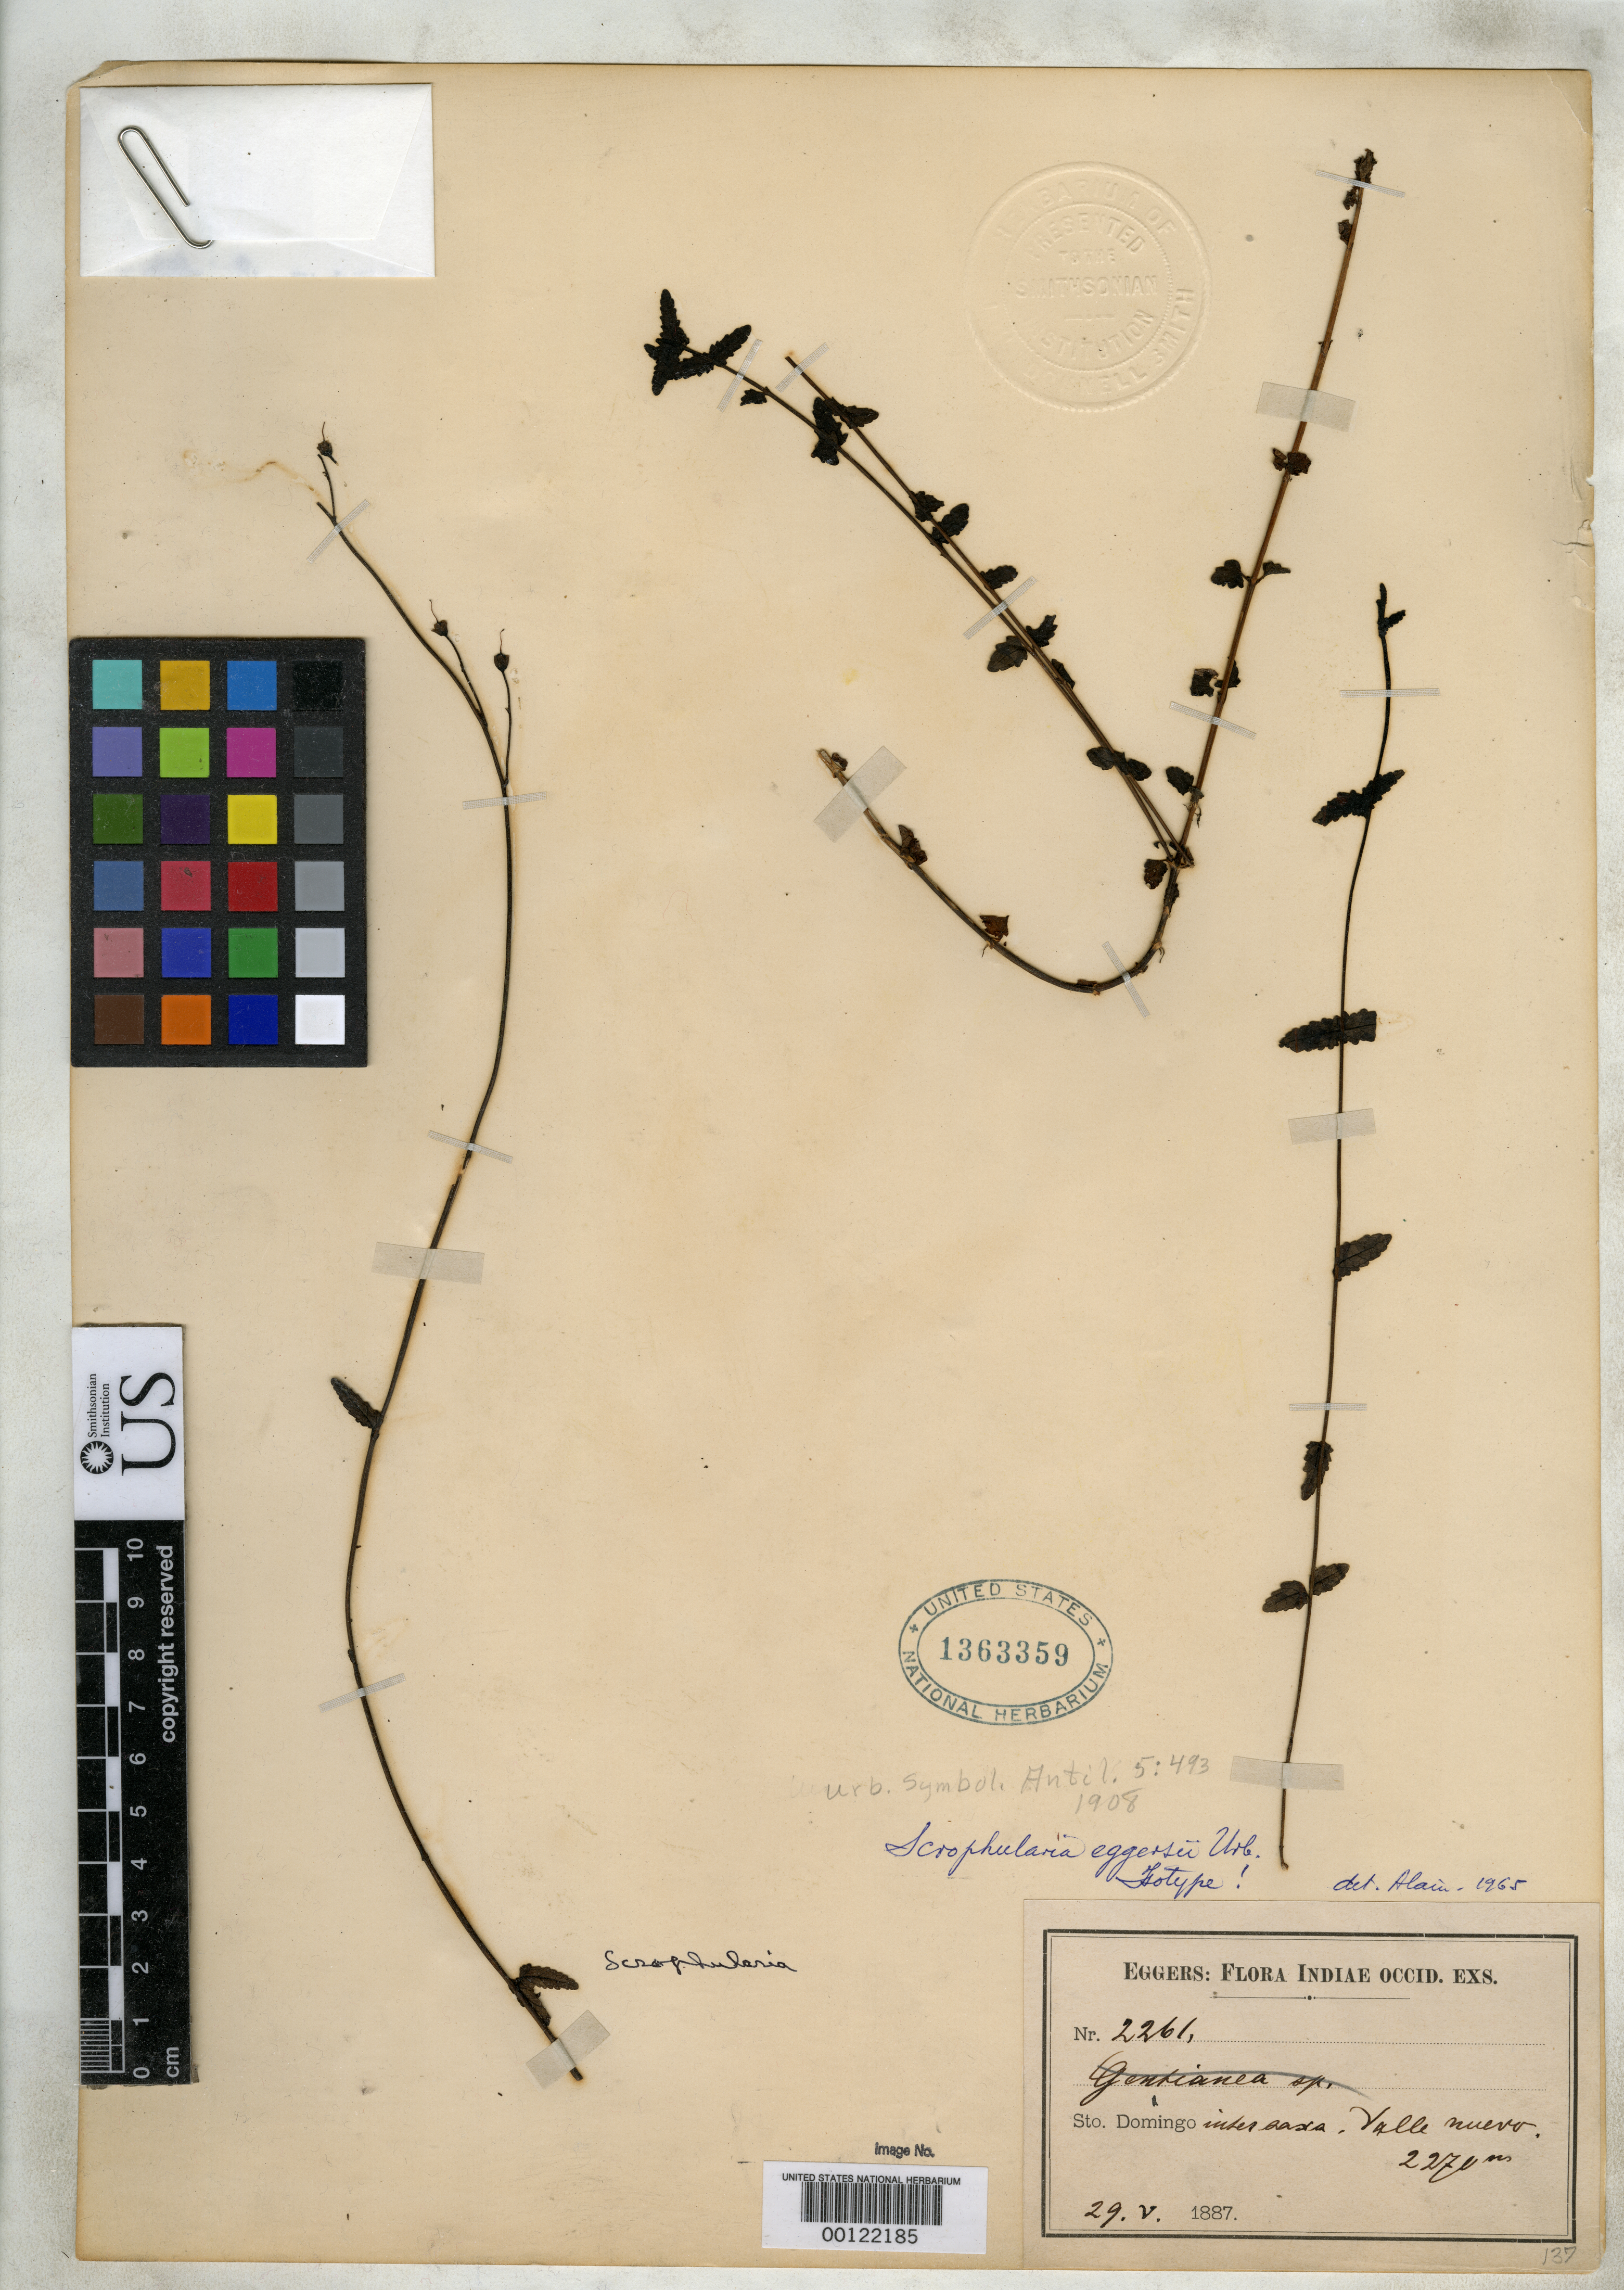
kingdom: Plantae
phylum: Tracheophyta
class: Magnoliopsida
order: Lamiales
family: Scrophulariaceae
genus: Scrophularia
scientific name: Scrophularia eggersii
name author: Urb.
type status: Isotype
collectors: H. F. A. von Eggers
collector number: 2261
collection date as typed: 29 May 1887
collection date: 1887-05-29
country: Dominican Republic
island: Hispaniola Island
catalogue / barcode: US 1363359